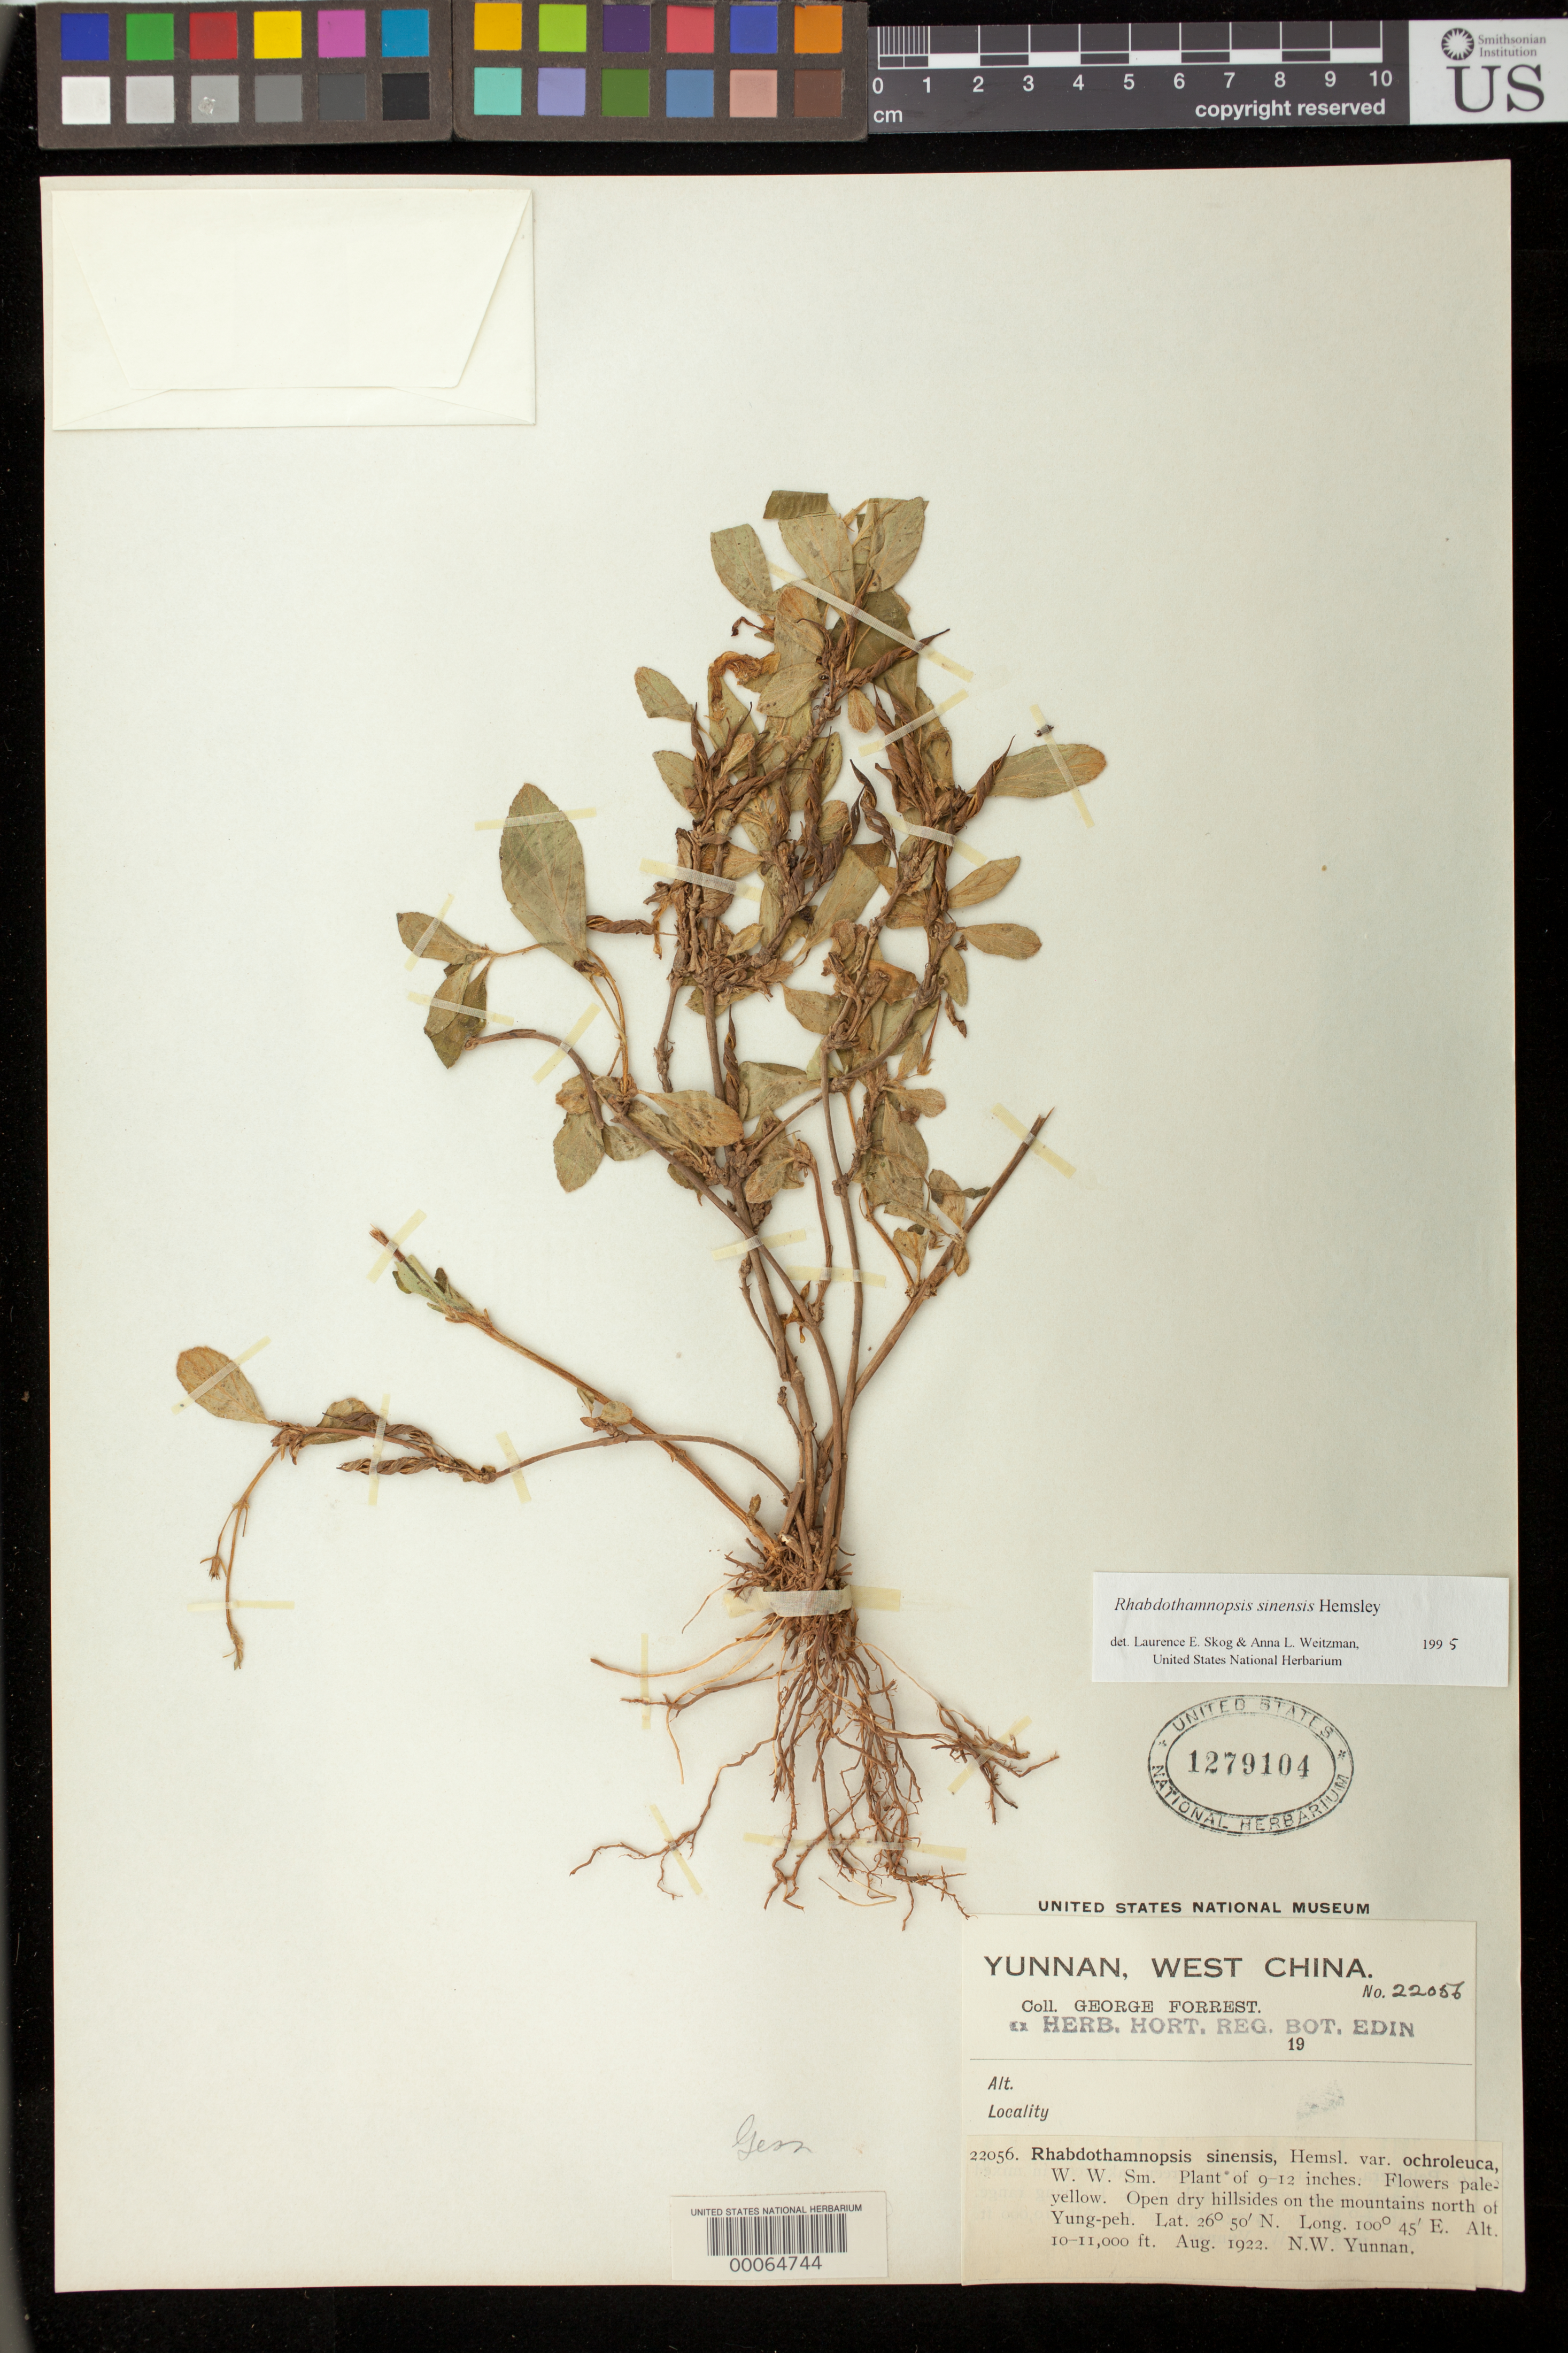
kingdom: Plantae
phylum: Tracheophyta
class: Magnoliopsida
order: Lamiales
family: Gesneriaceae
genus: Rhabdothamnopsis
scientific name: Rhabdothamnopsis sinensis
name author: Hemsl.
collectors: G. Forrest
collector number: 22056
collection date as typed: Aug 1922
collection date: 1922-08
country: China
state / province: Yunnan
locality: Mountains N of yung-peh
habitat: Open dry hillsides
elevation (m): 3048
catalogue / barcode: US 1279104